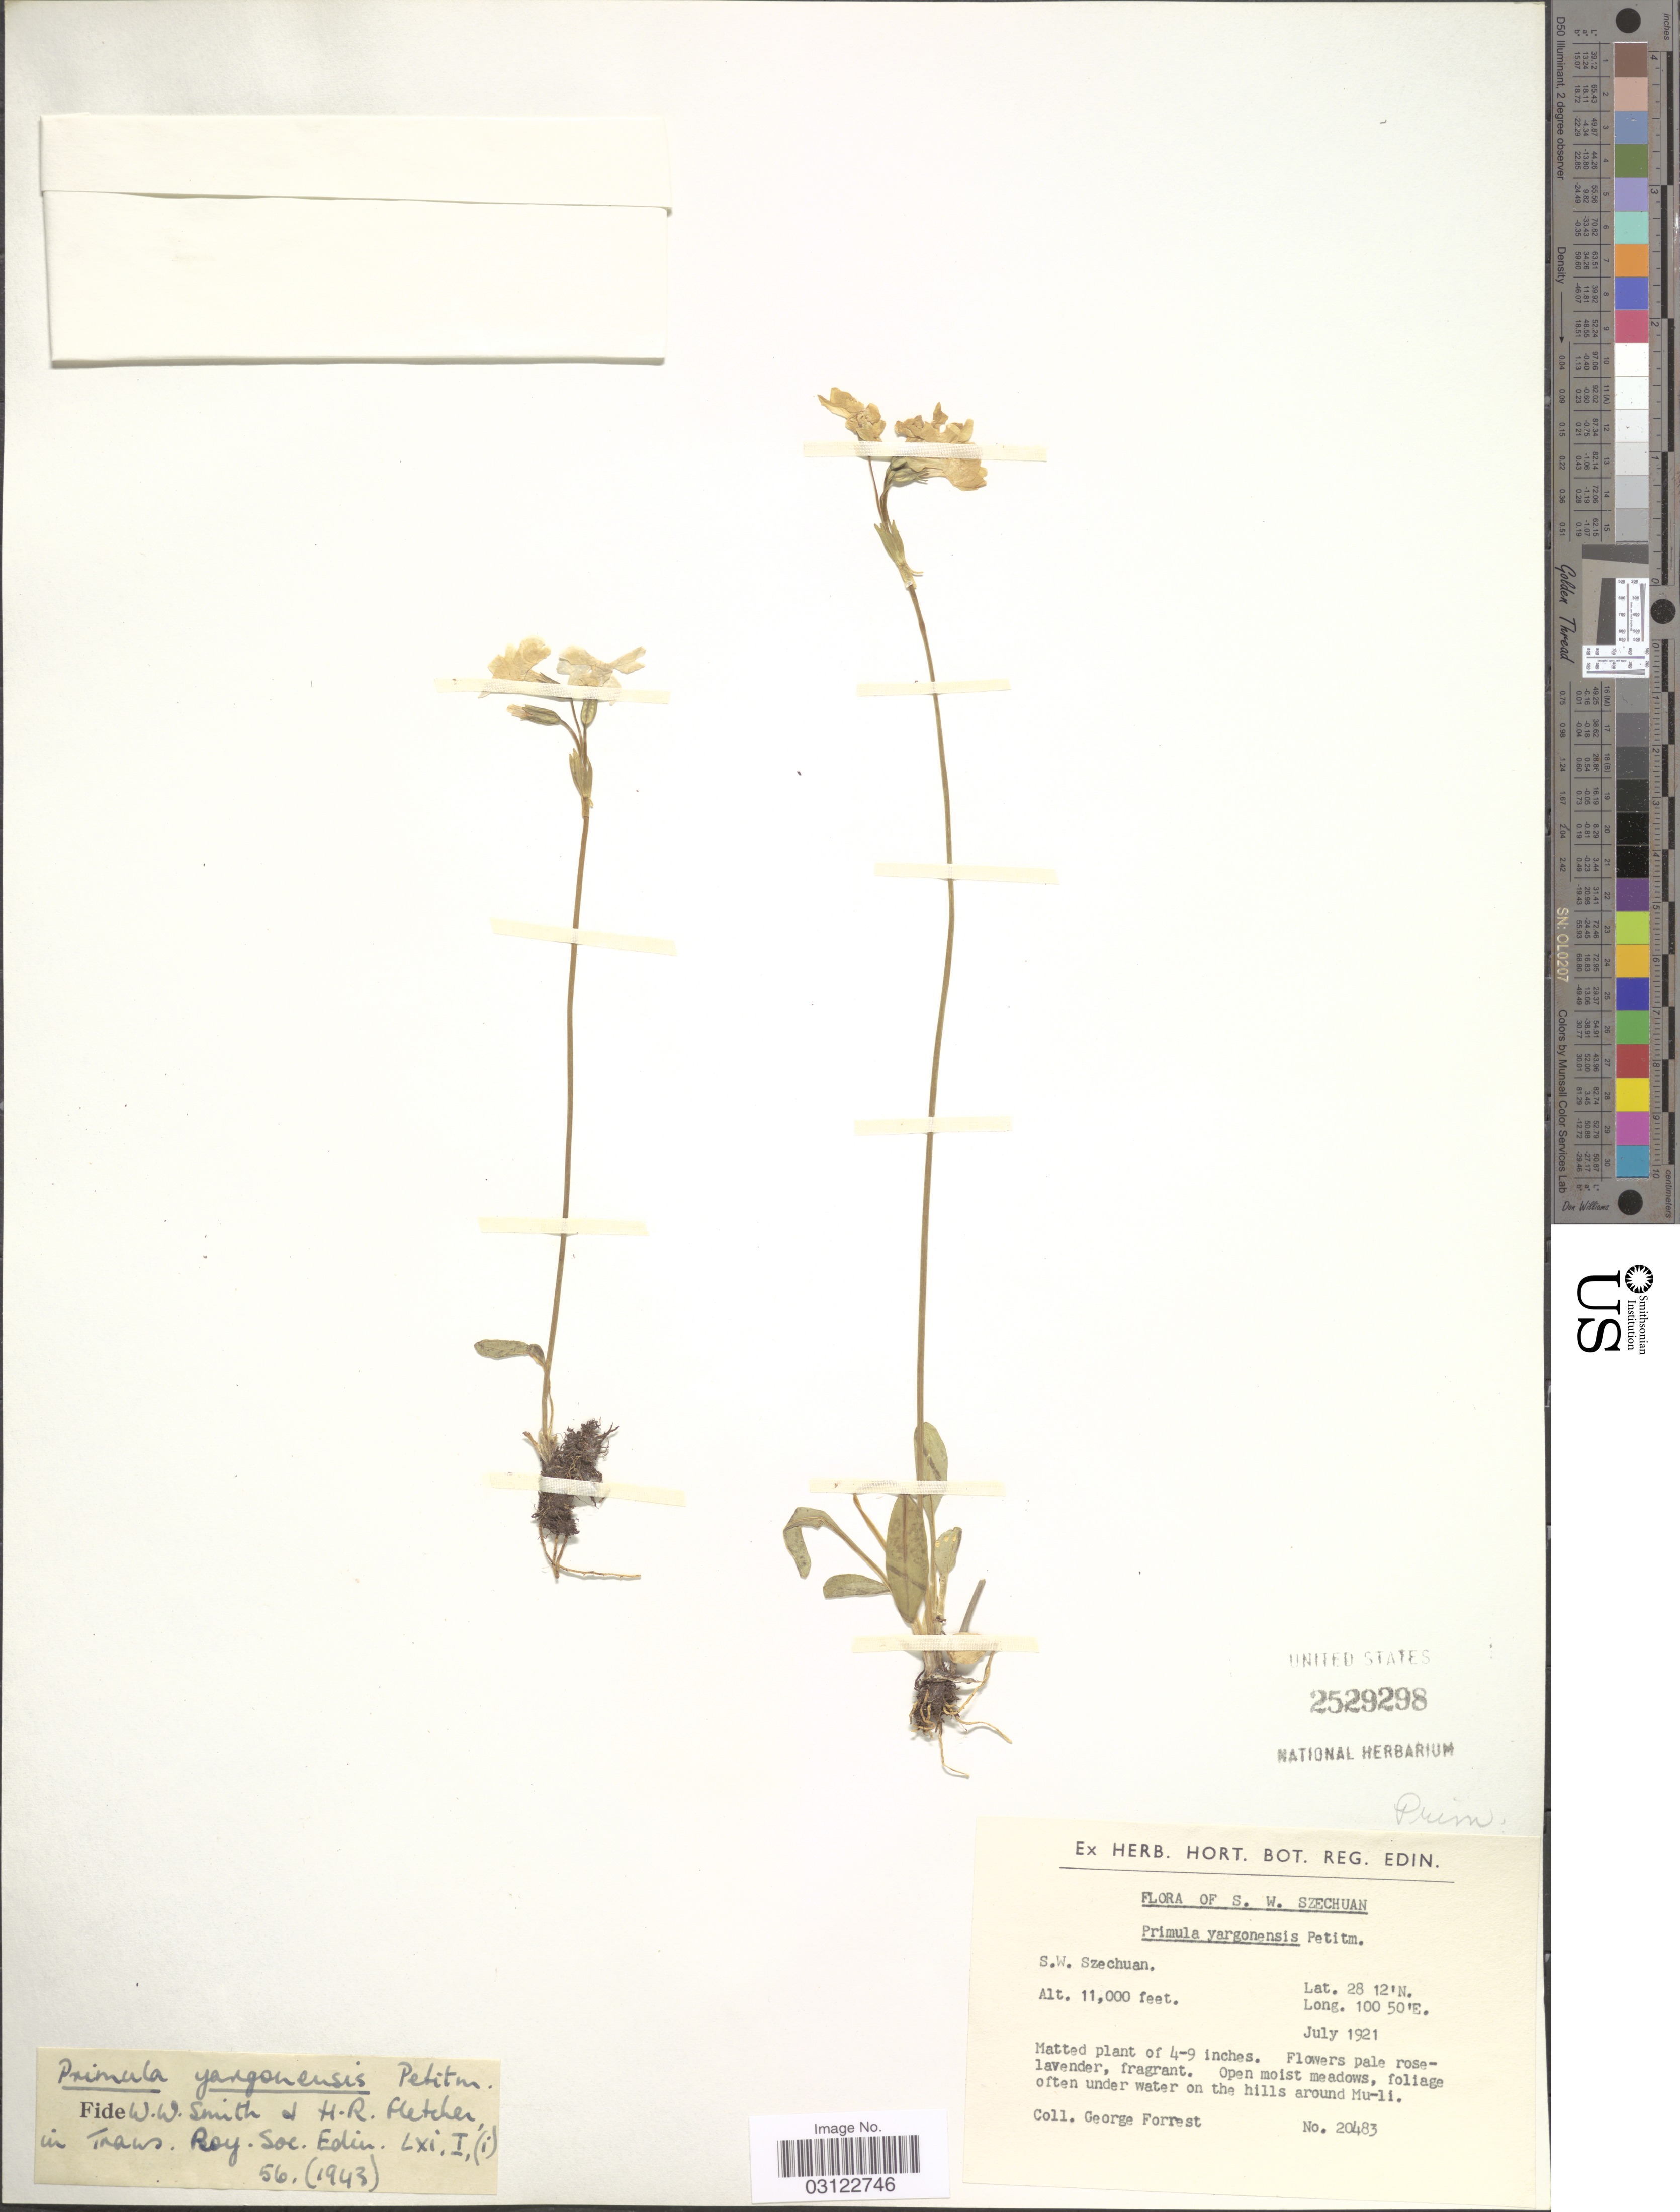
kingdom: Plantae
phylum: Tracheophyta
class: Magnoliopsida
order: Ericales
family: Primulaceae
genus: Primula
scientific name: Primula yargongensis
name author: Petitm.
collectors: G. Forrest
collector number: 20483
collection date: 1921-07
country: China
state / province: Sichuan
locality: S.W. Szechuan. Open moist meadows, foliage often under water on the hills around Mu-li.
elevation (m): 3353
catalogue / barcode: US 2529298